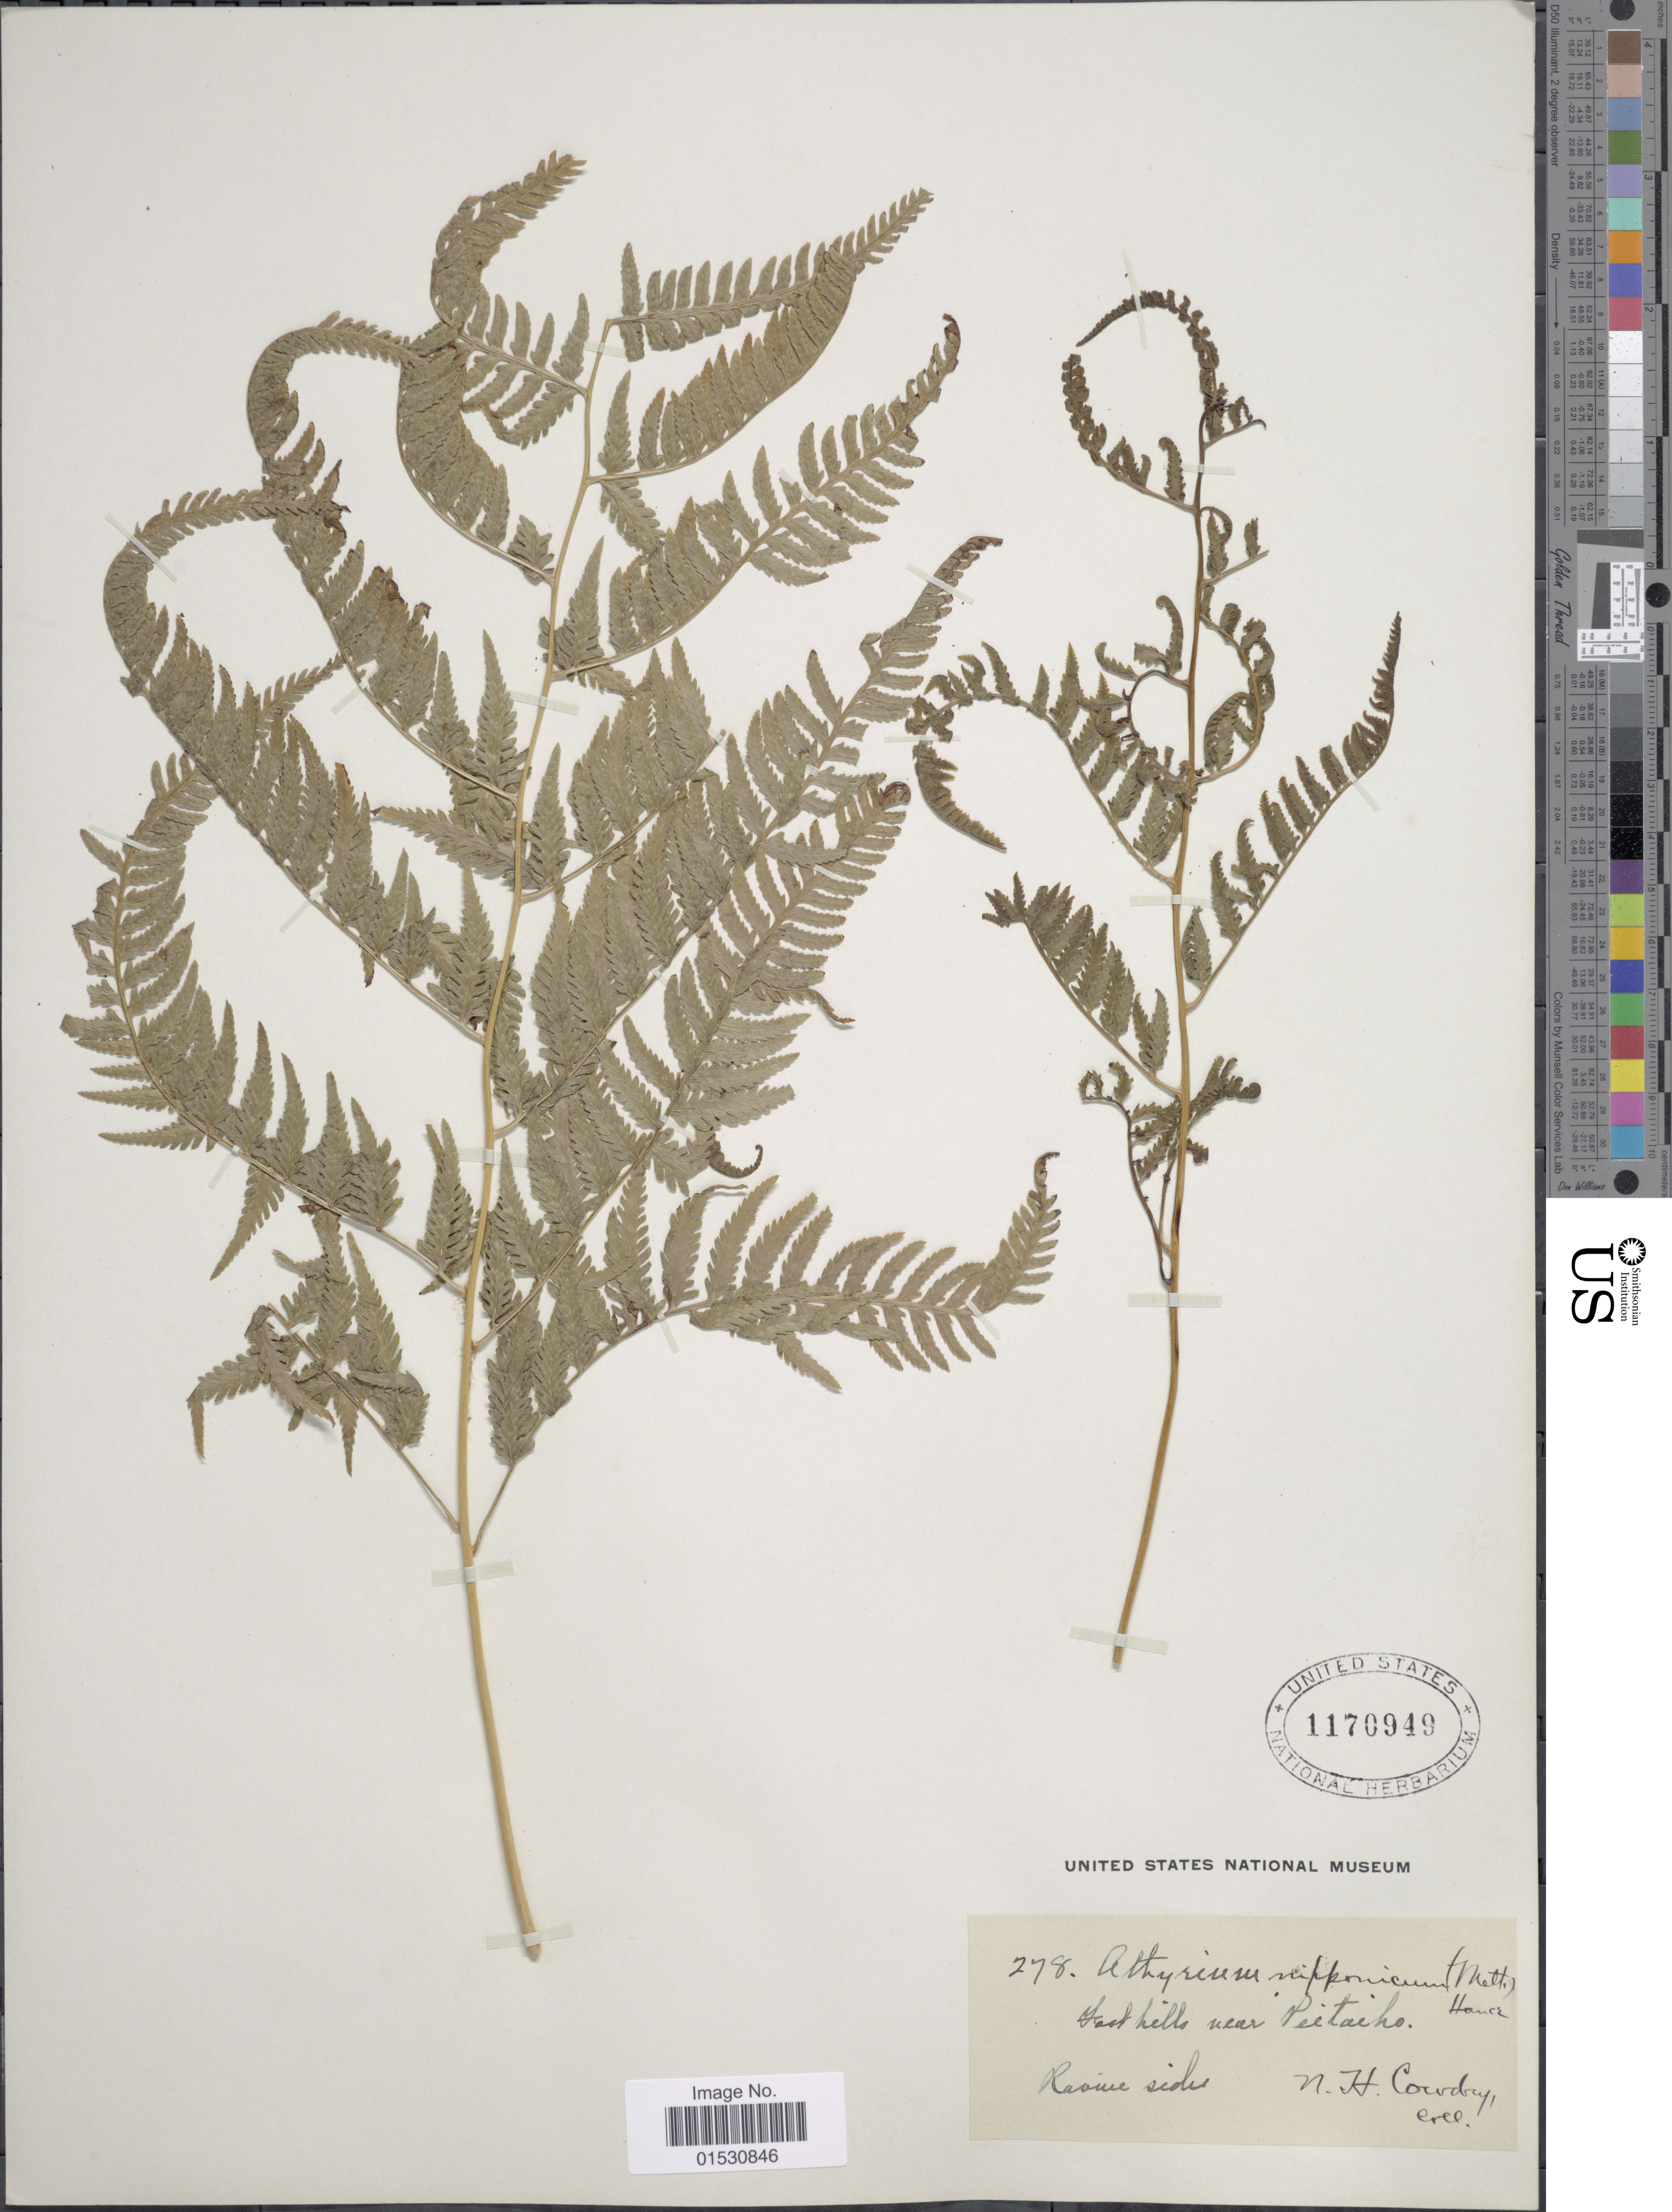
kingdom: Plantae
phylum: Tracheophyta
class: Polypodiopsida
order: Polypodiales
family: Athyriaceae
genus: Athyrium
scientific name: Athyrium nipponicum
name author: (Mett.) Hance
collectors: N. H. Cowdry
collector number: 278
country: China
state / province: Hebei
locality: East hills near Peitaicho. [interpreted]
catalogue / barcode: US 1170949